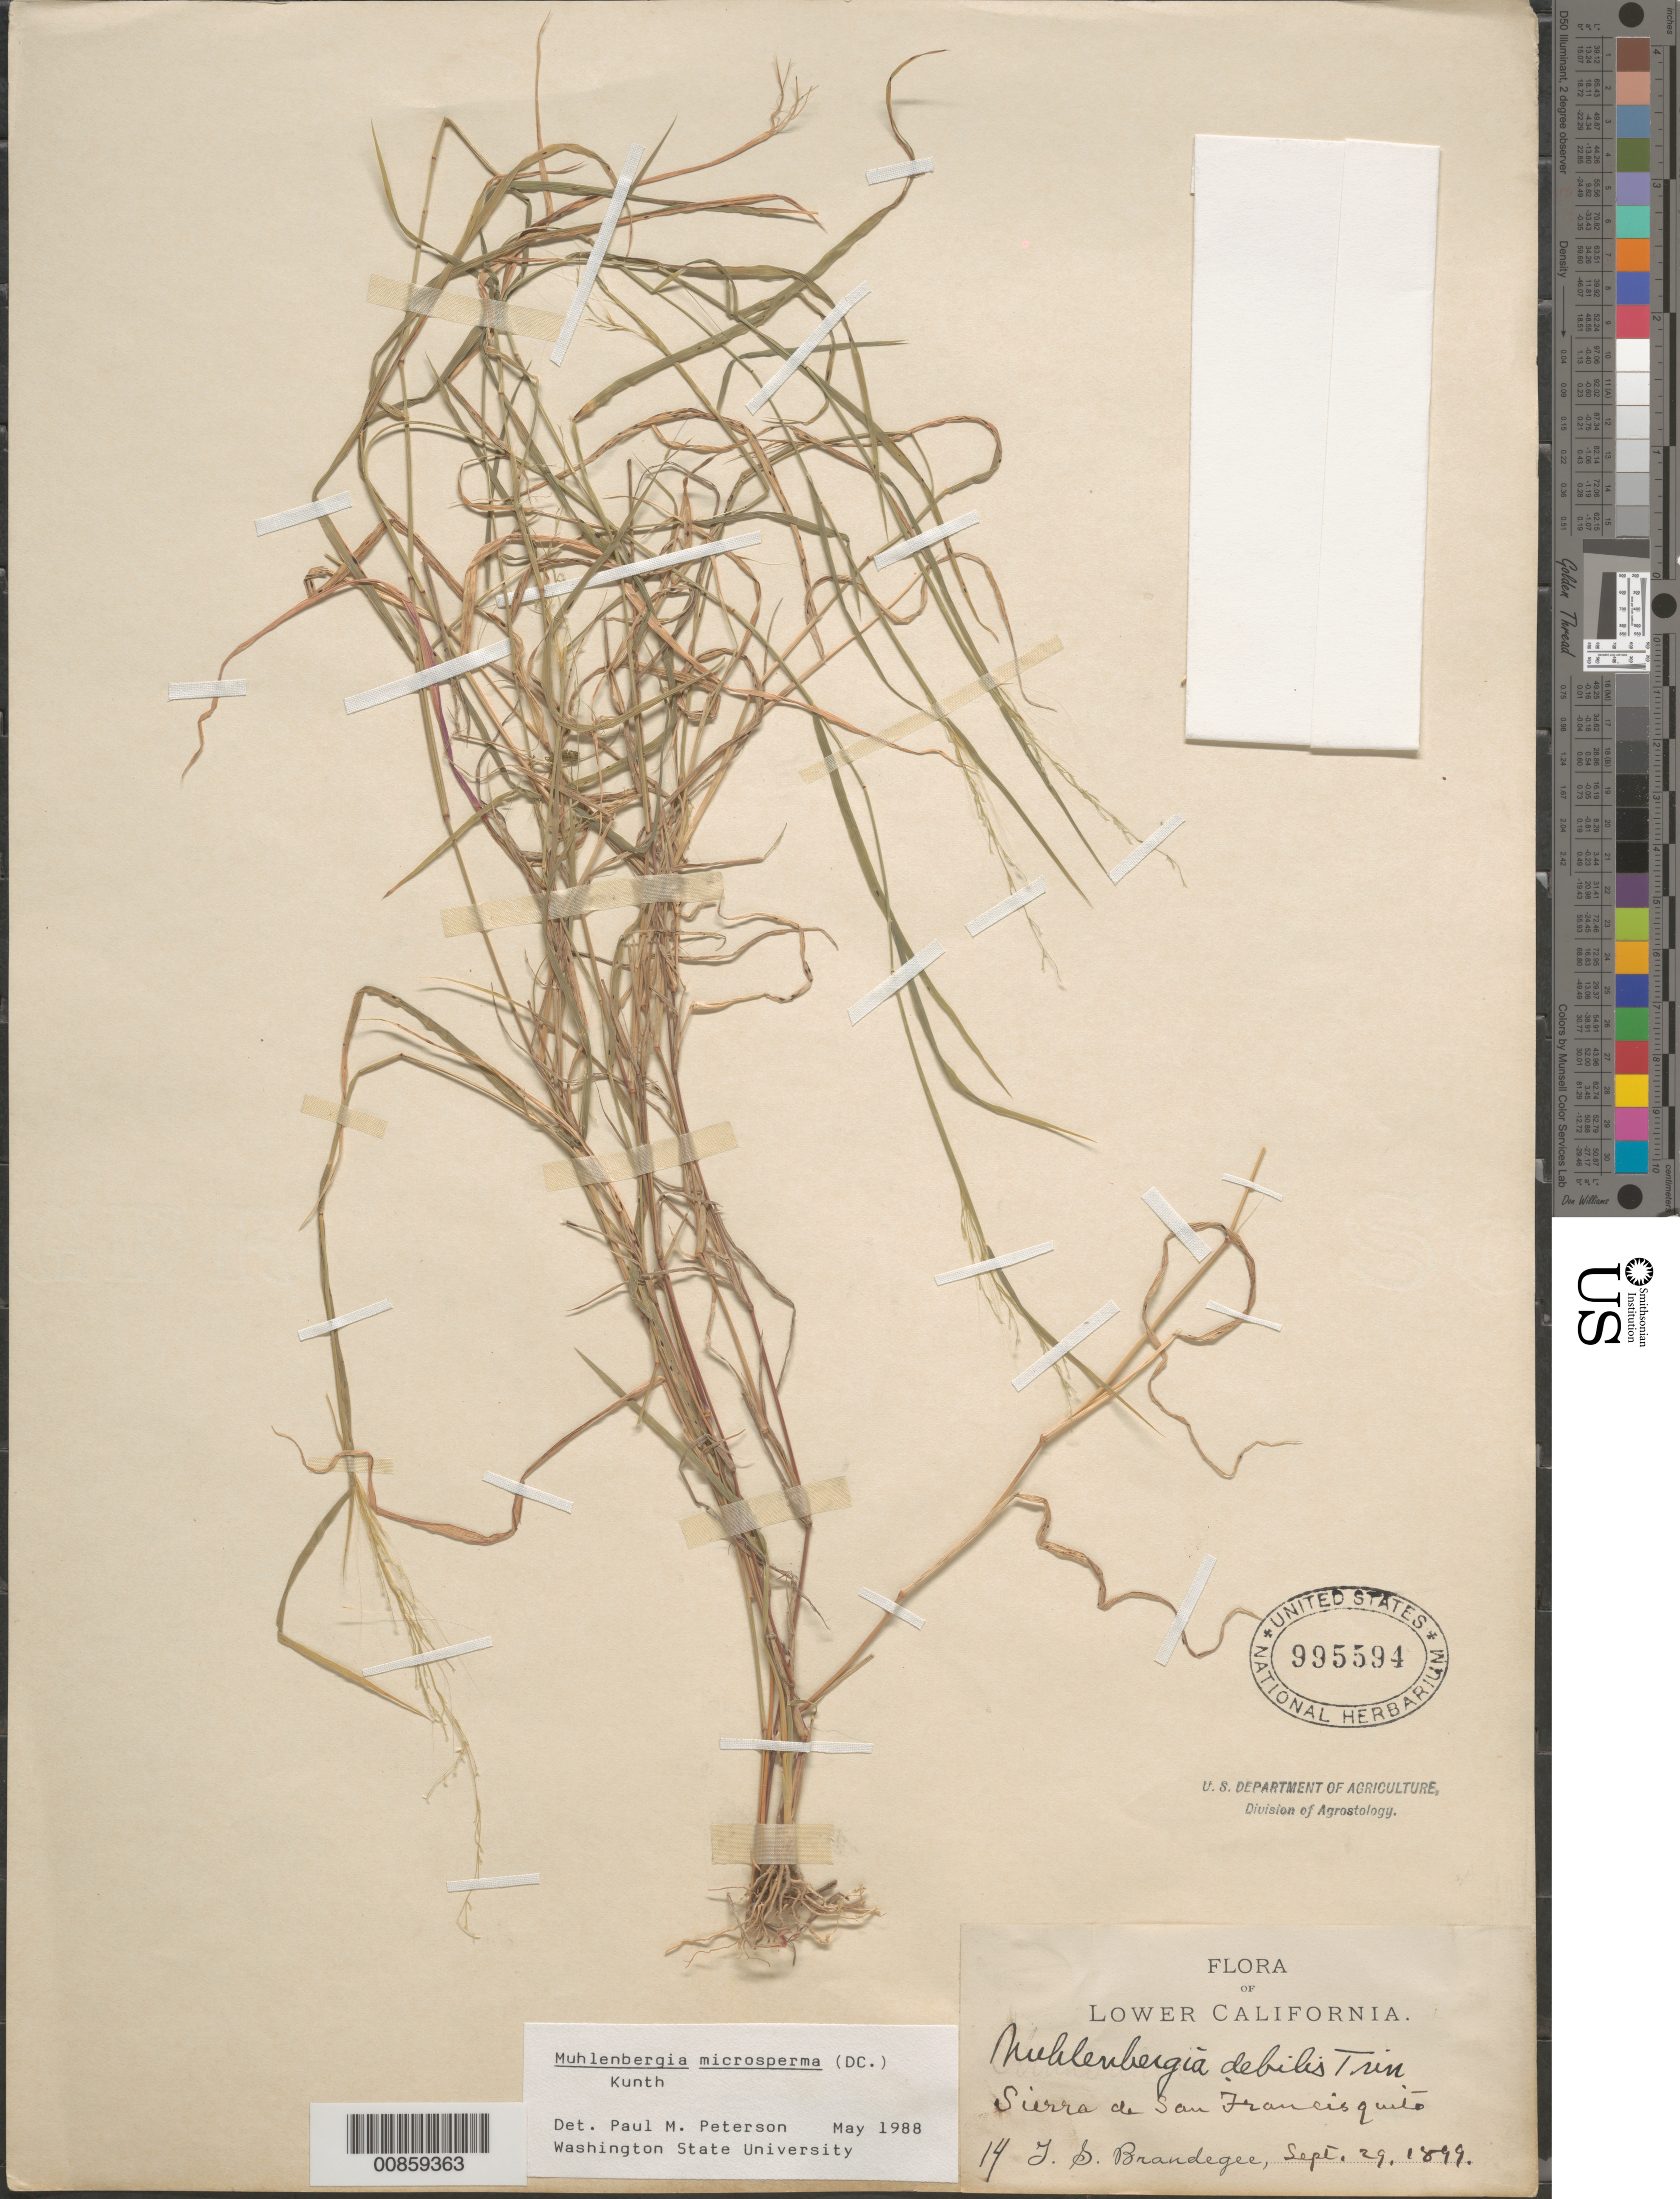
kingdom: Plantae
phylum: Tracheophyta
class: Liliopsida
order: Poales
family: Poaceae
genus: Muhlenbergia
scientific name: Muhlenbergia microsperma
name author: (DC.) Kunth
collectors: T. S. Brandegee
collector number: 14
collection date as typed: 29 Sep 1899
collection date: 1899-09-29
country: Mexico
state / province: Baja California Norte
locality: Sierra de San Francisquito, B.C.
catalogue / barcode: US 995594